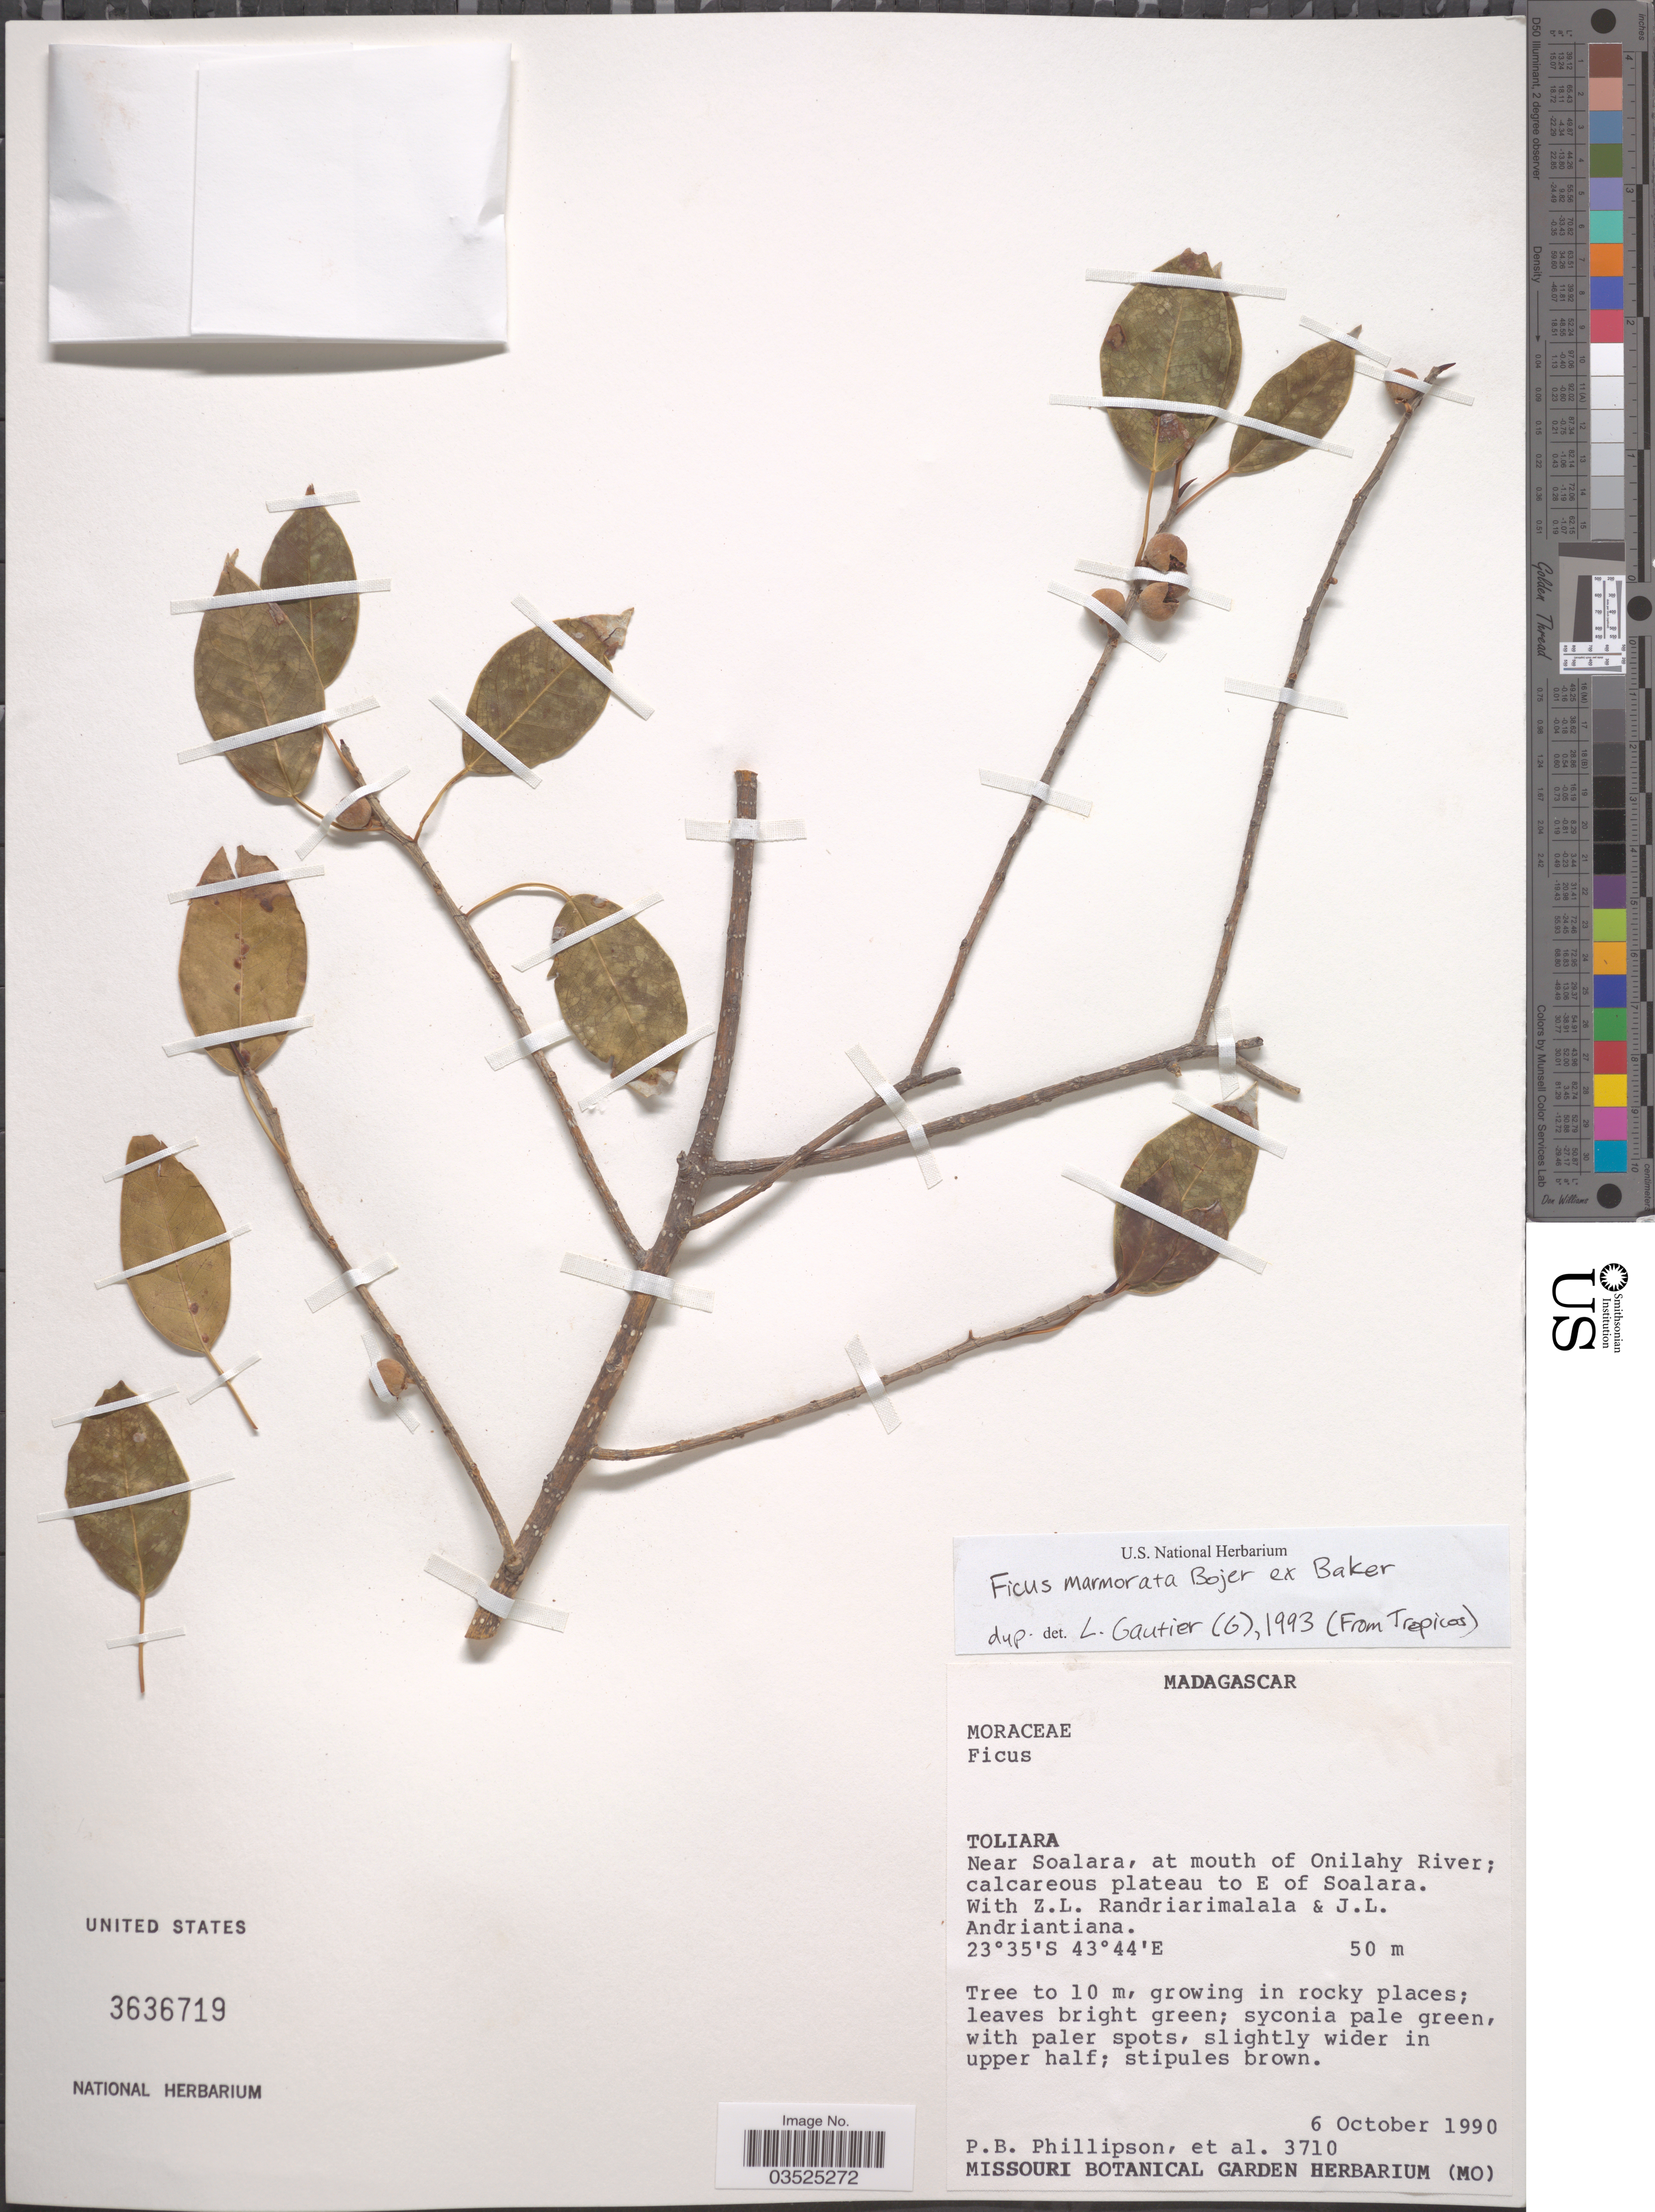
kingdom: Plantae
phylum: Tracheophyta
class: Magnoliopsida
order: Rosales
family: Moraceae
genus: Ficus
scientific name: Ficus marmorata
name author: Baker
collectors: P. B. Phillipson, Z. Randriarimalala & J. Andriantiana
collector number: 3710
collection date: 1990-10-06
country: Madagascar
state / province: Atsimo-Andrefana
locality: Near Soalara, at mouth of Onilahy River; calcareous plateau to E of Soalara.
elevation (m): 50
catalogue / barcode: US 3636719